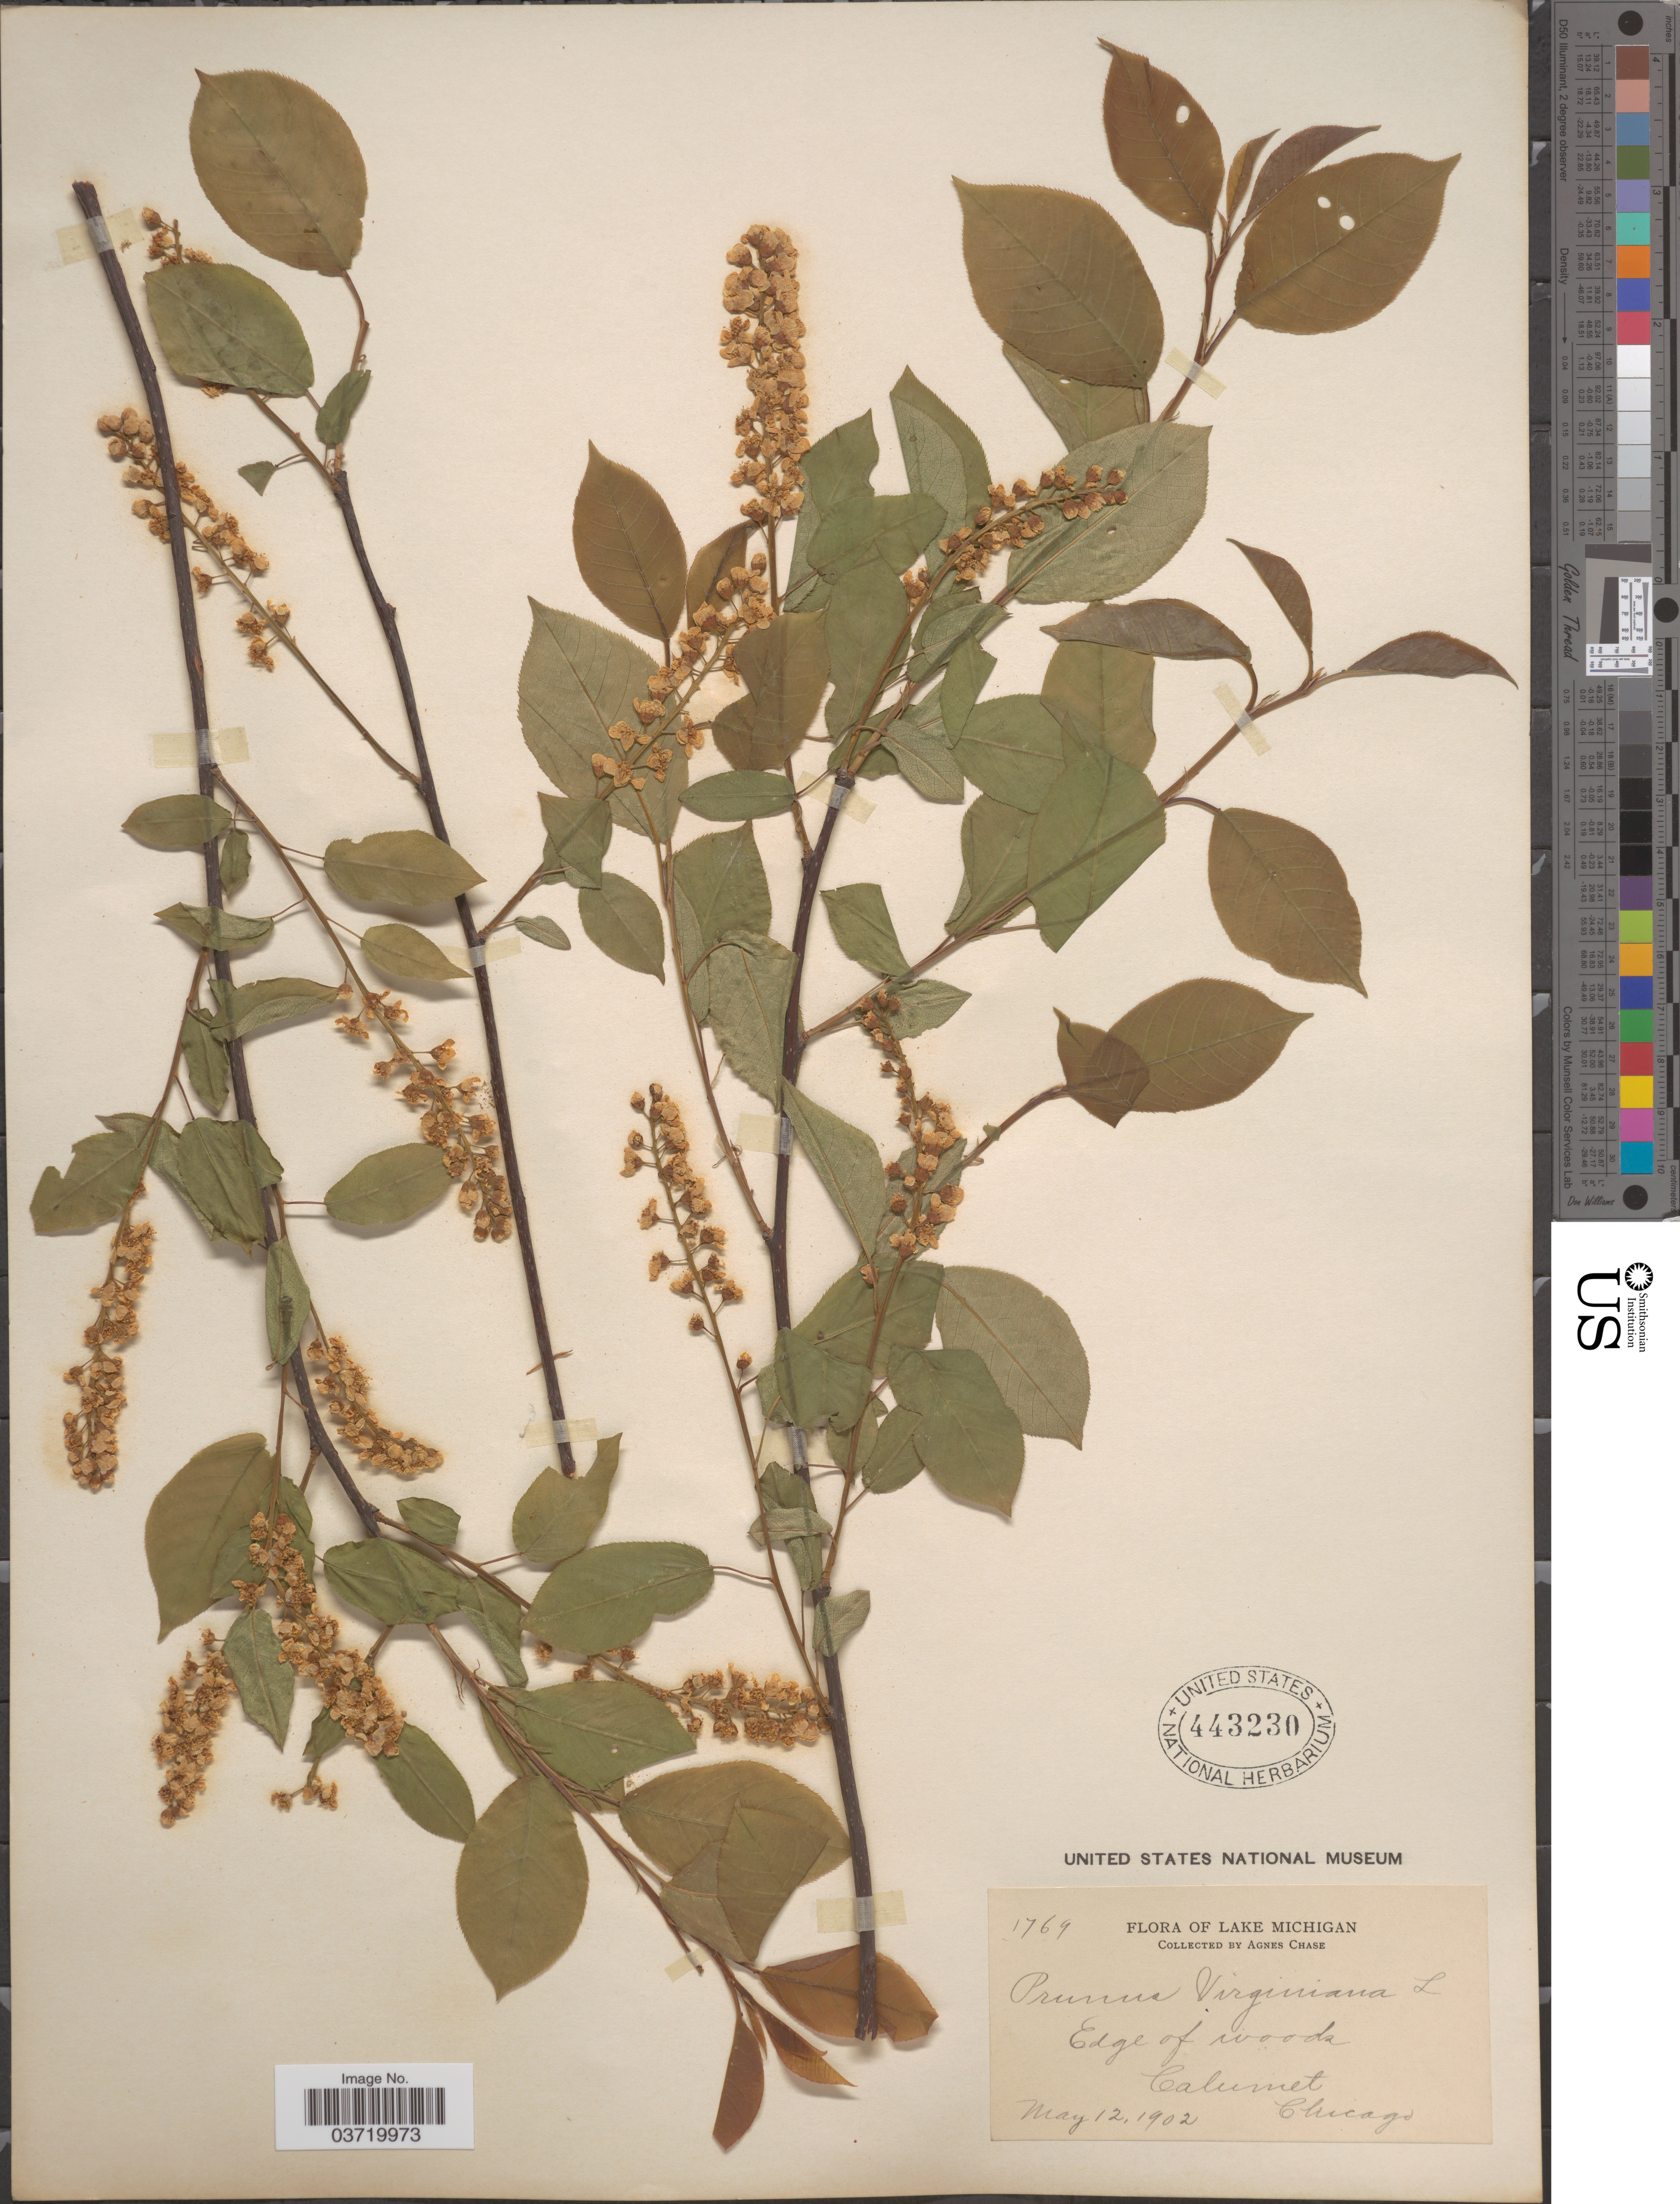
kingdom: Plantae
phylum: Tracheophyta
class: Magnoliopsida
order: Rosales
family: Rosaceae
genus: Prunus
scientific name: Prunus virginiana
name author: L.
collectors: A. Chase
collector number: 1769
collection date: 1902-05-12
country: United States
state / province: Michigan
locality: Lake Michigan. Edge of woods. Calumet Chicago.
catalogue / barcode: US 443230